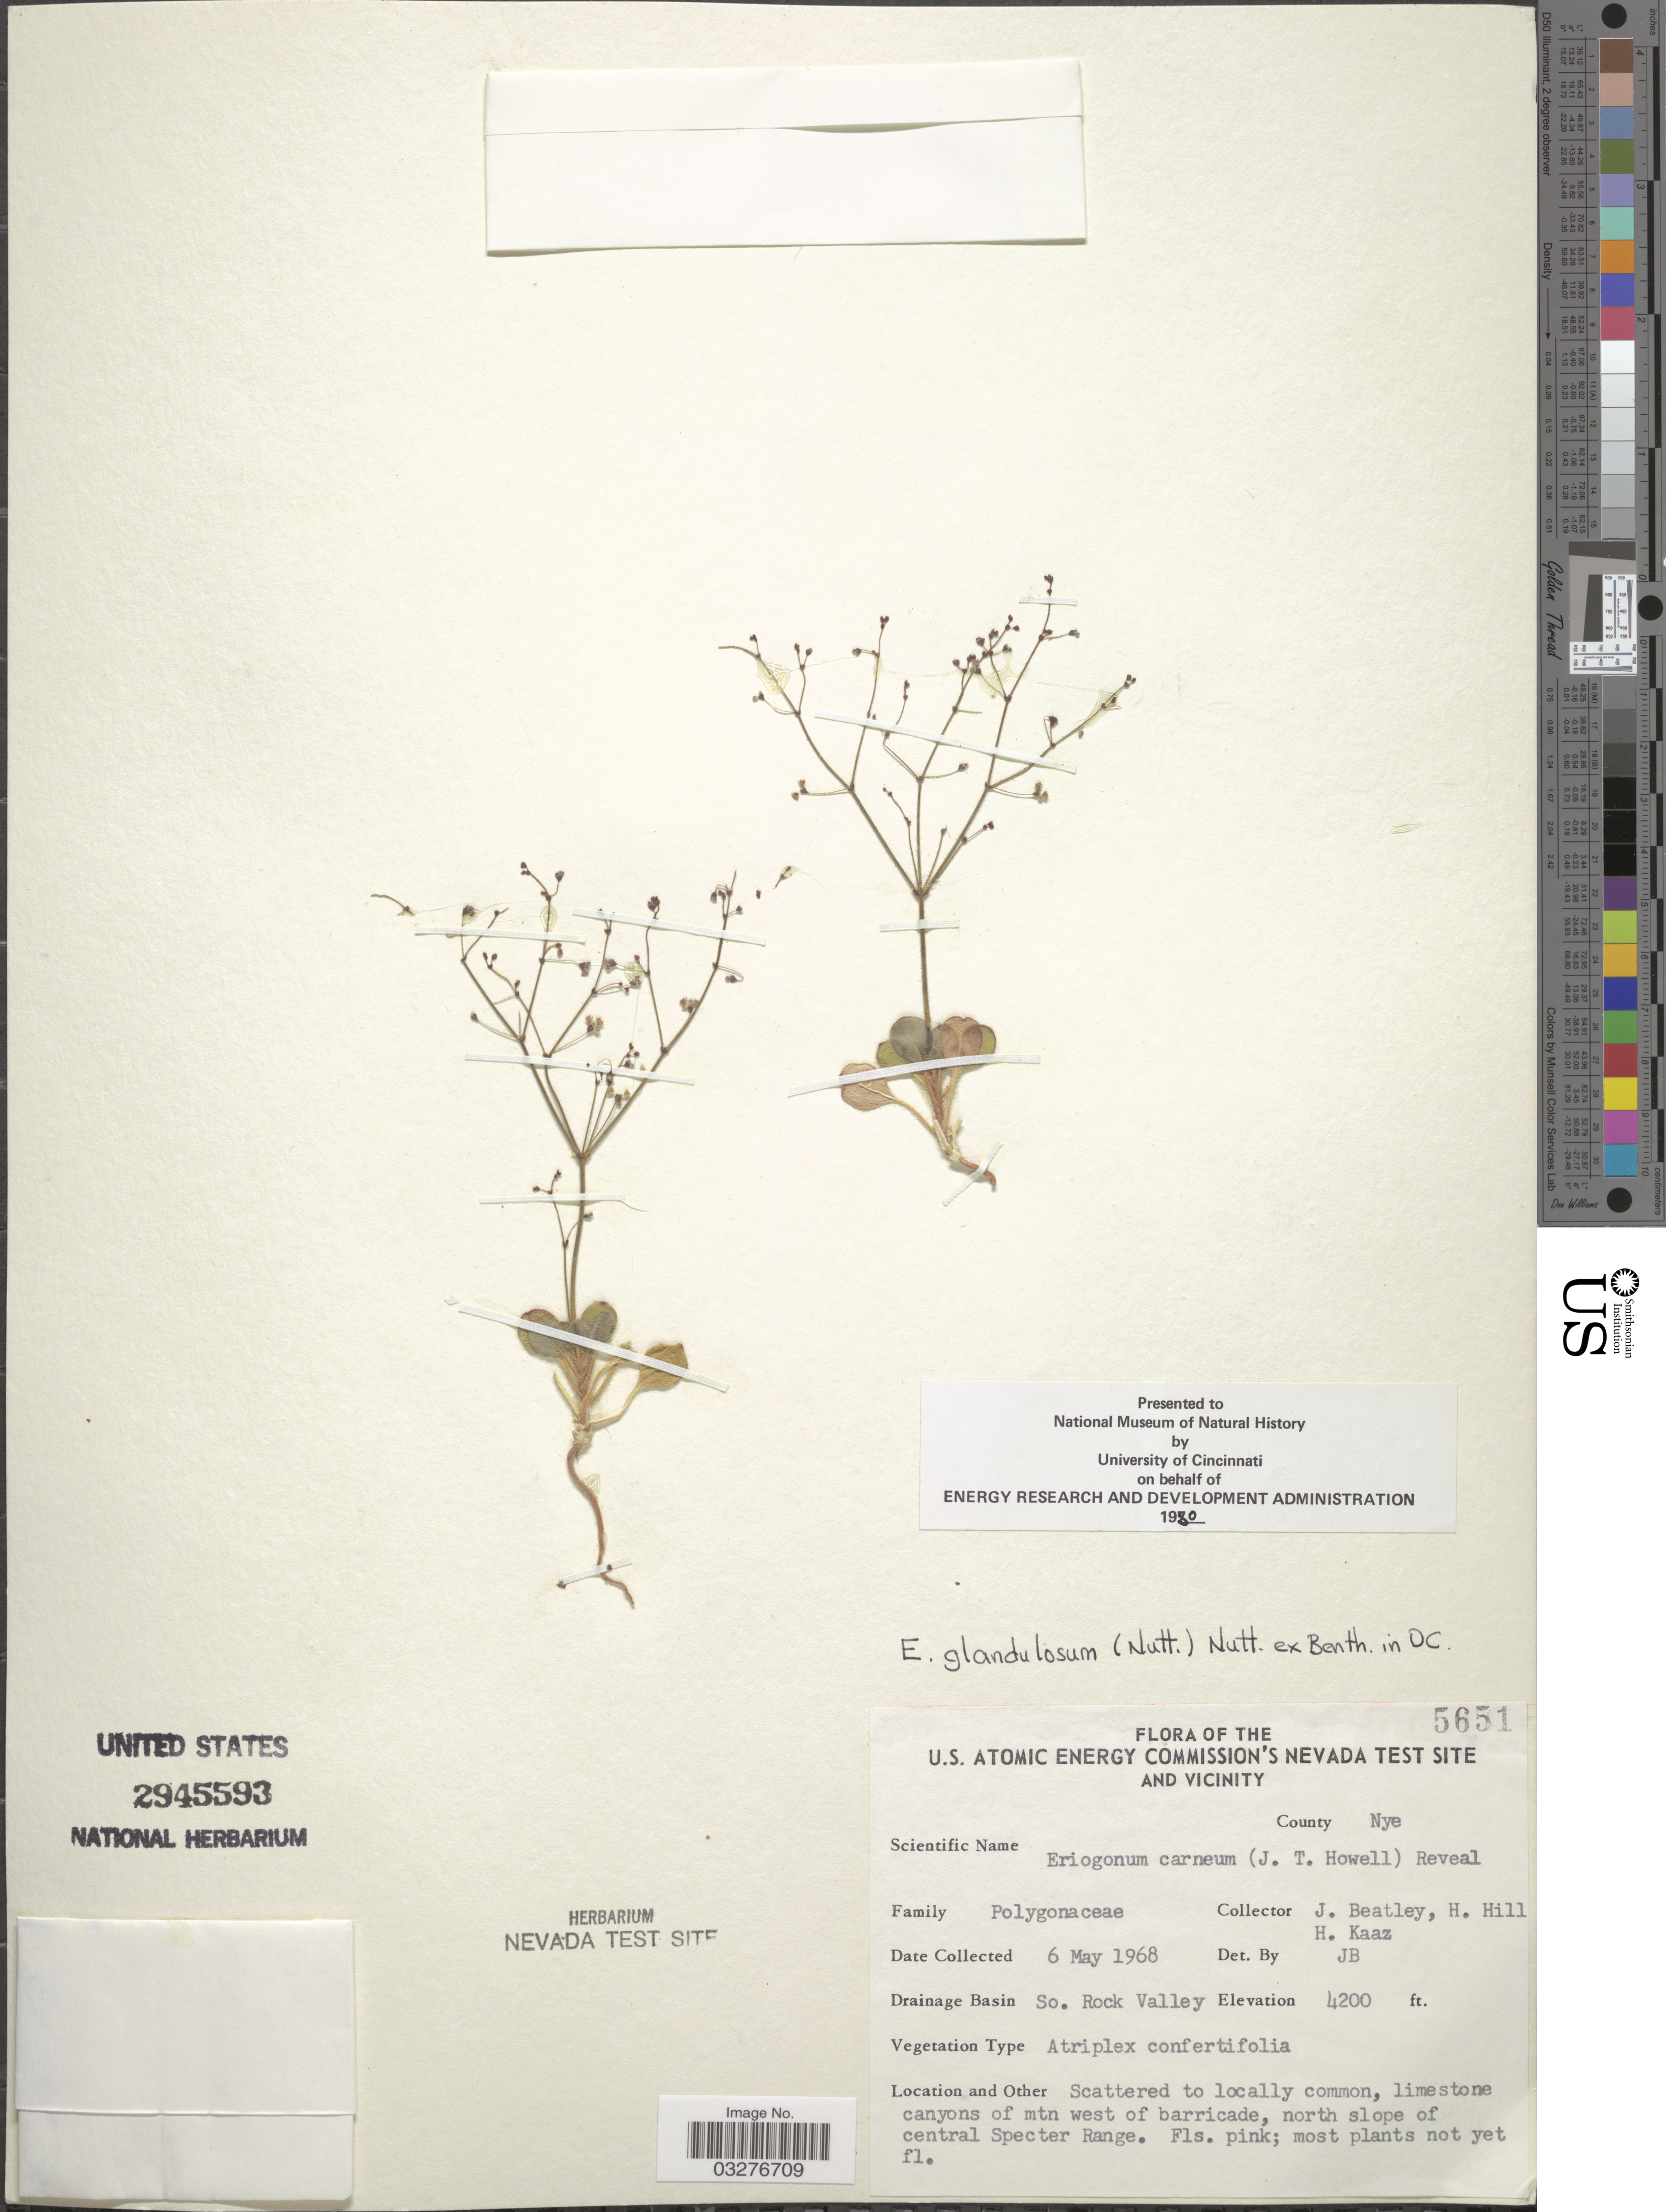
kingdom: Plantae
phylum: Tracheophyta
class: Magnoliopsida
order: Caryophyllales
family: Polygonaceae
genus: Eriogonum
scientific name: Eriogonum glandulosum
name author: (Nutt.) Nutt. ex Benth.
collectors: J. C. Beatley, H. Hill & H. Kaaz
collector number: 5651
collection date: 1968-05-06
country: United States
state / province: Nevada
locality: U. S. Atomic Energy Commission's Nevada Test Site and Vicinity. County Nye. Drainage Basin So. Rock Valley. Limestone canyons of mtn west of barricade. North slope of central Specter Range.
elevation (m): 1280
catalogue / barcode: US 2945593